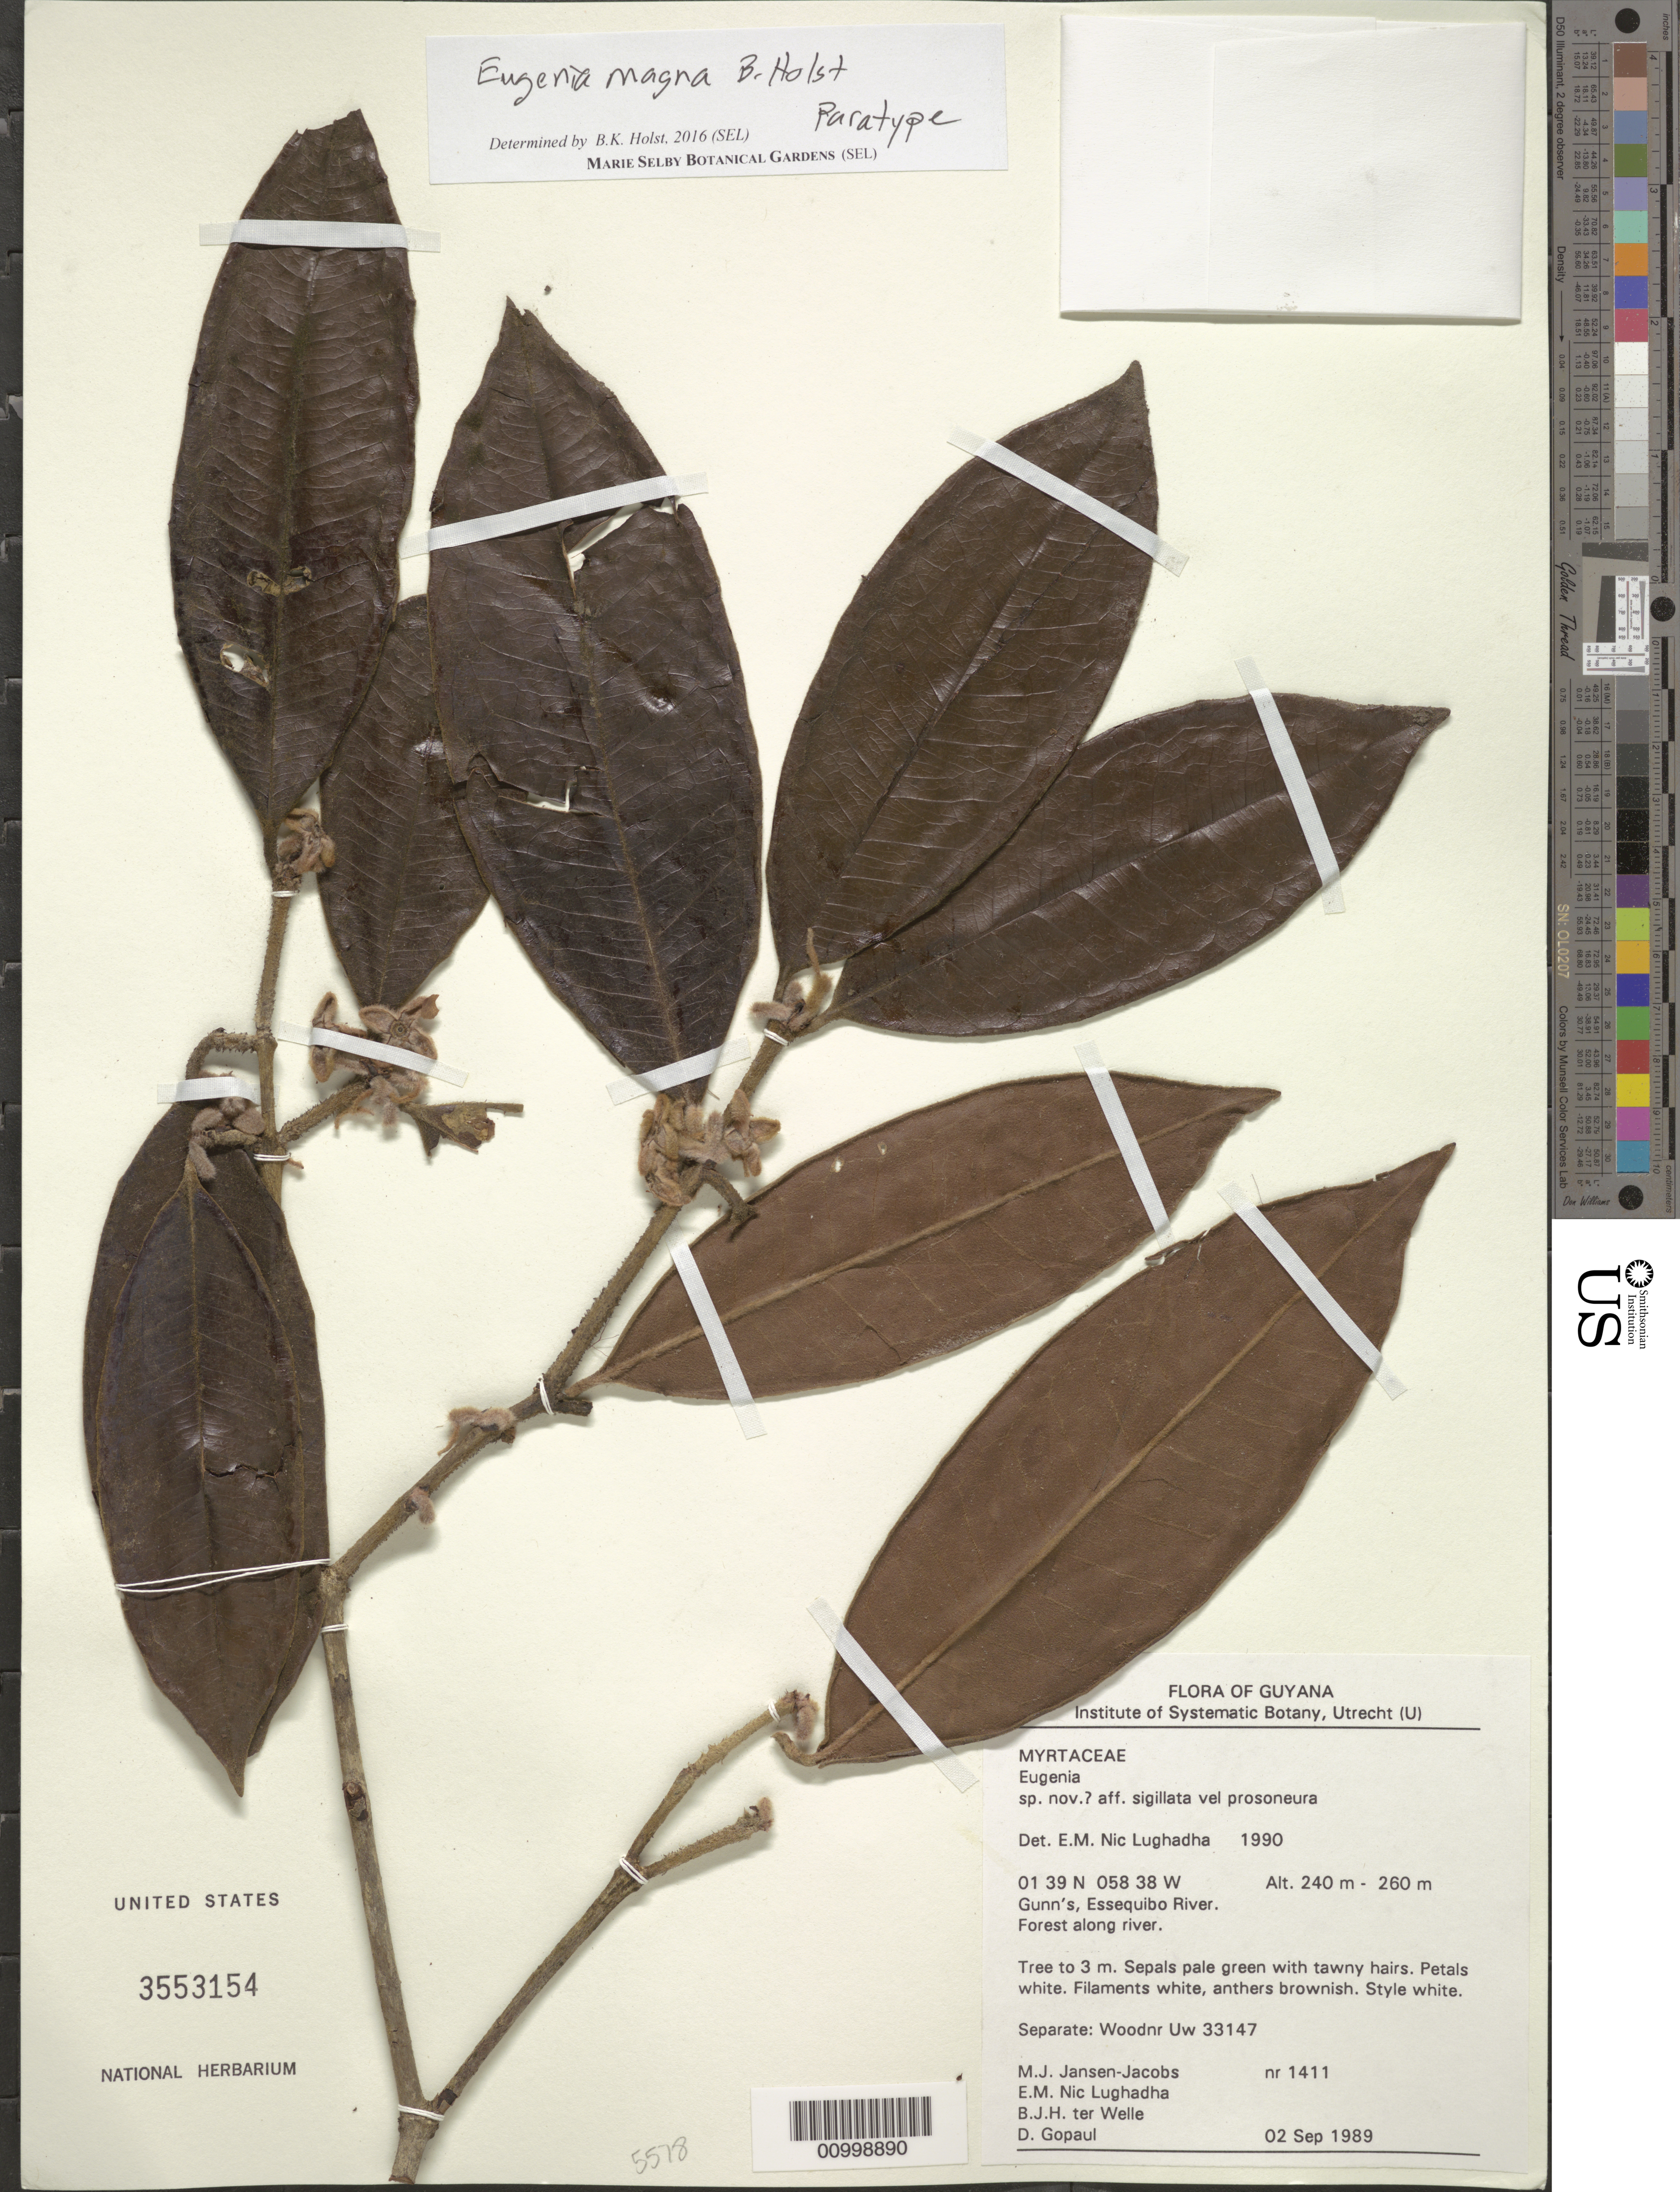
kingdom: Plantae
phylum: Tracheophyta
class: Magnoliopsida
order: Myrtales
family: Myrtaceae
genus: Eugenia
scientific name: Eugenia magna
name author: B. Holst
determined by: Holst, Bruce K.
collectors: M. J. Jansen-Jacobs, E. Nic Lughadha, B. Welle & D. Gopaul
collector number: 1411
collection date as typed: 2-Sep-89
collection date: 1989-09-02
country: Guyana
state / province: U. Takutu-U. Essequibo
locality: Gunn's, Essequibo River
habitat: Forest along river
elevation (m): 240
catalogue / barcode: US 3553154